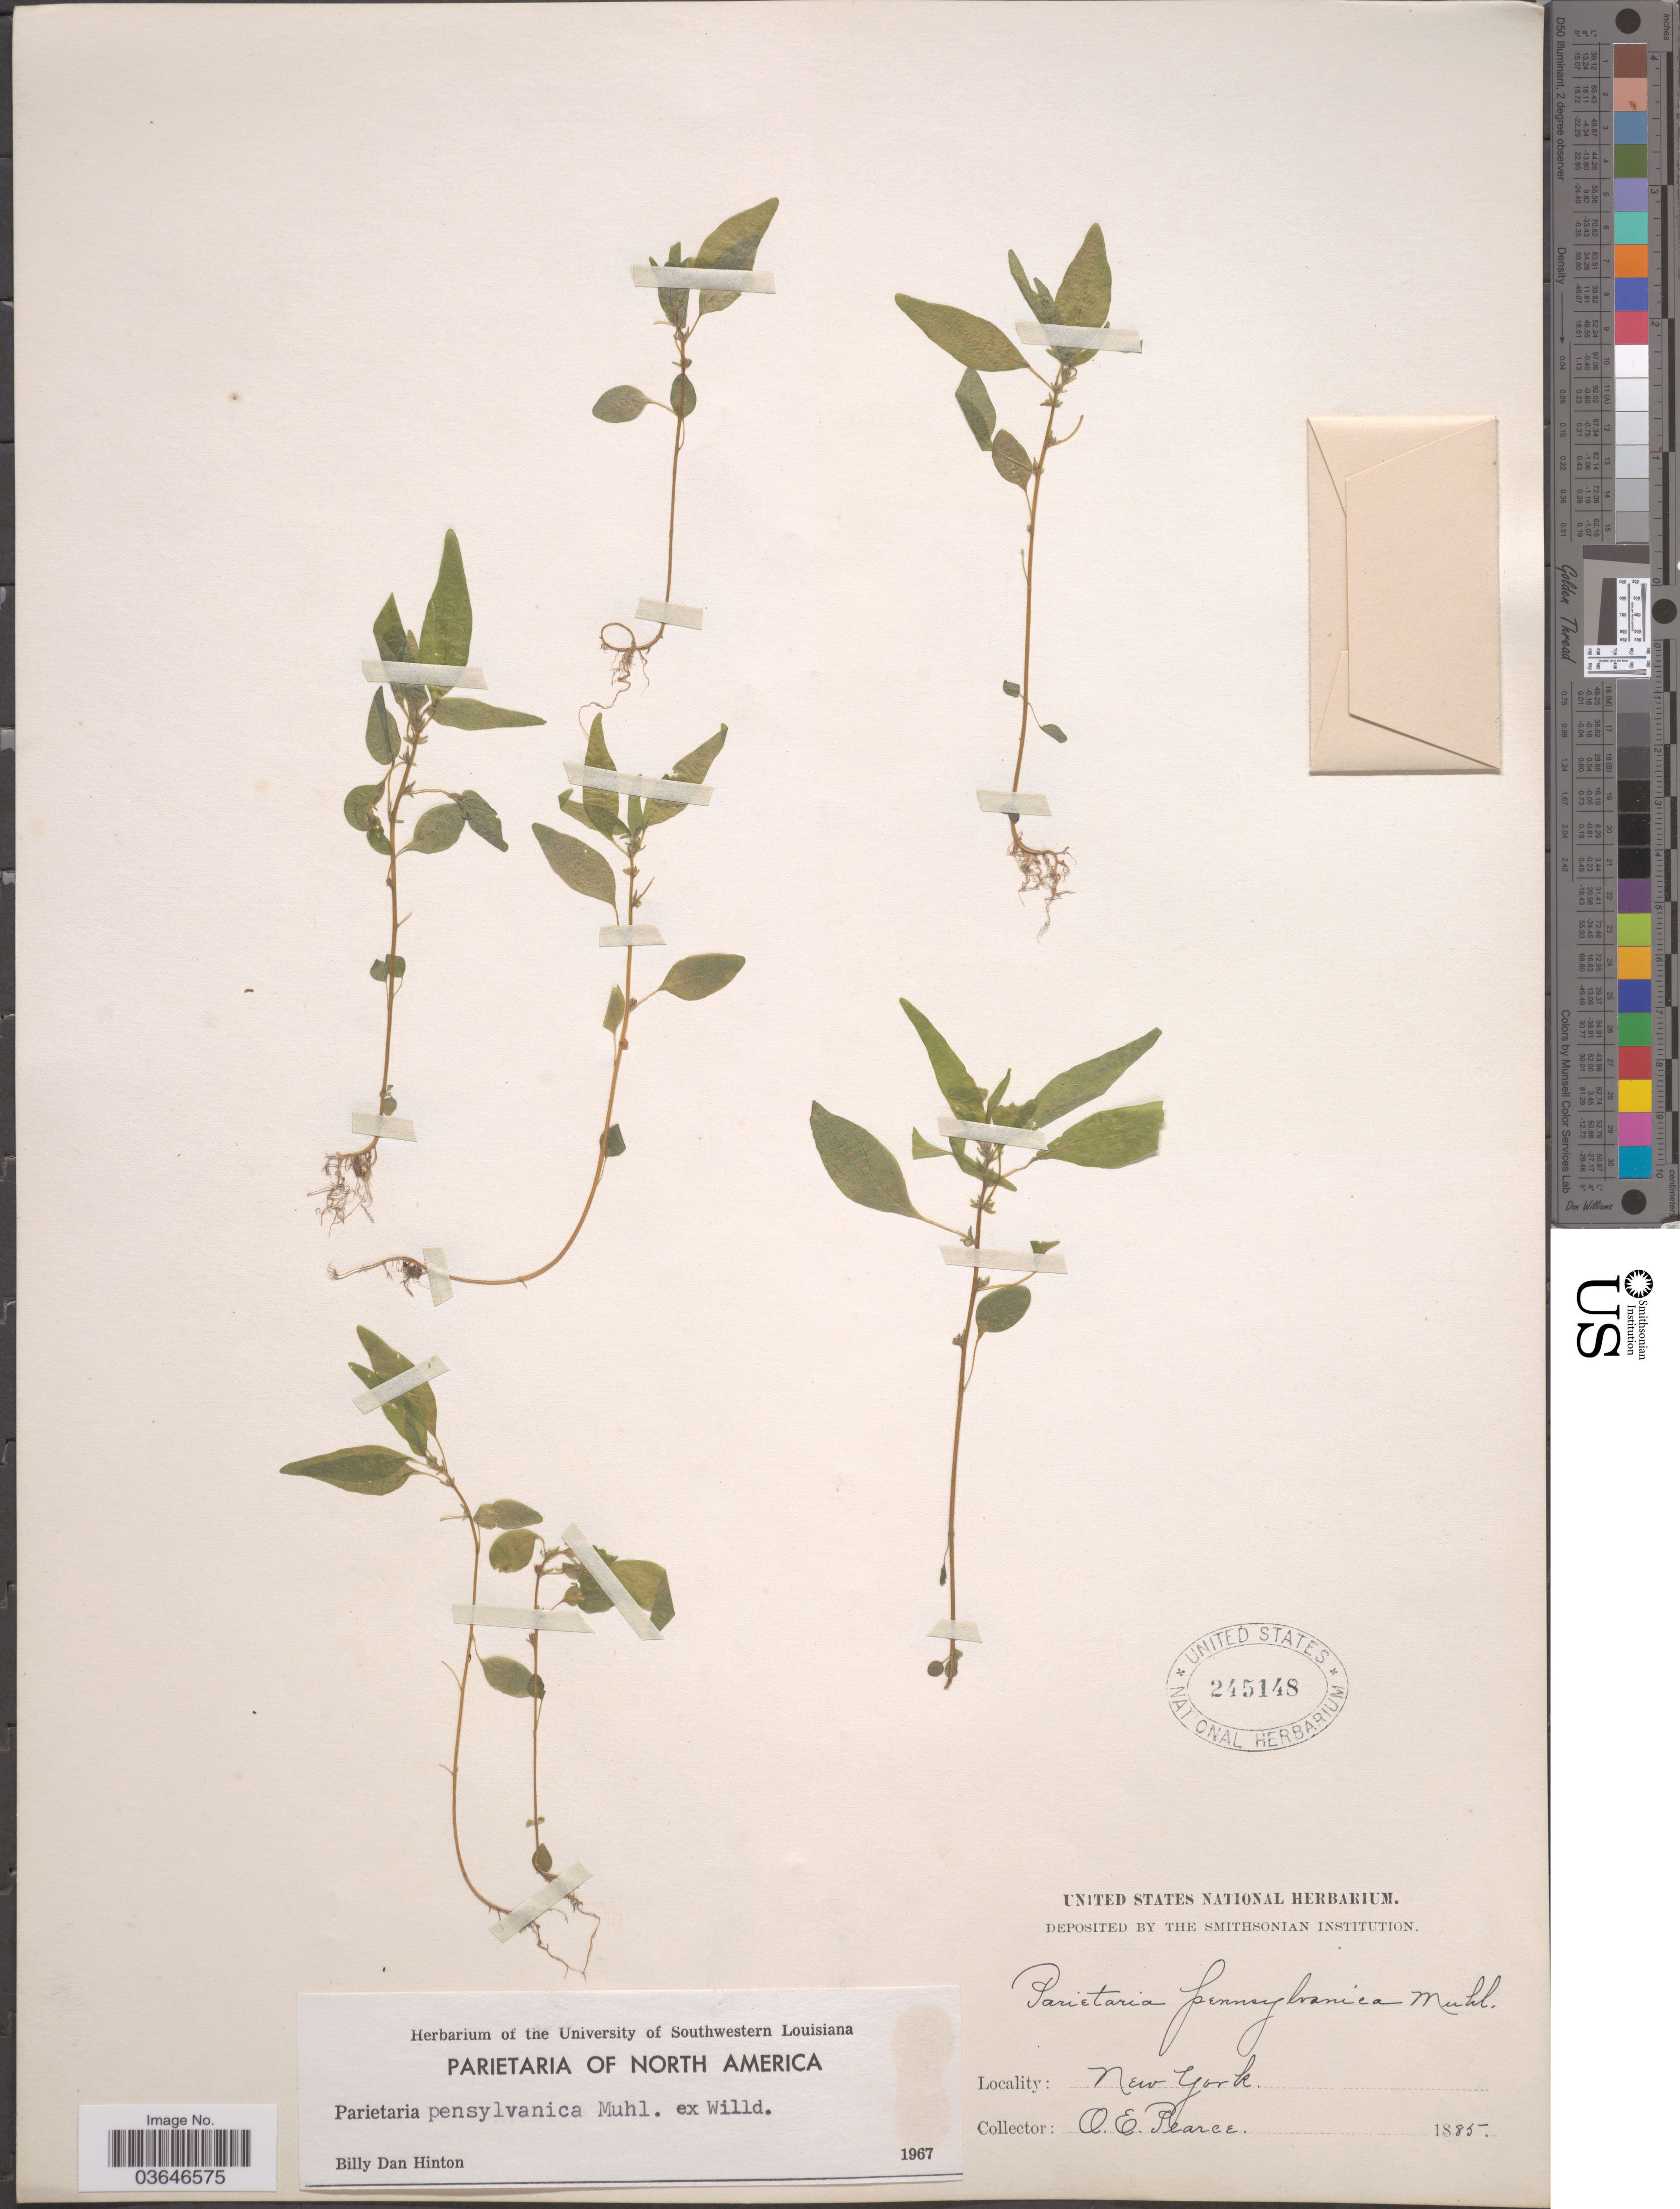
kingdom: Plantae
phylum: Tracheophyta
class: Magnoliopsida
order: Rosales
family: Urticaceae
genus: Parietaria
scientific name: Parietaria pensylvanica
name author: Muhl. ex Willd.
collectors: O. E. Pearce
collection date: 1885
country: United States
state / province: New York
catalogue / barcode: US 245148